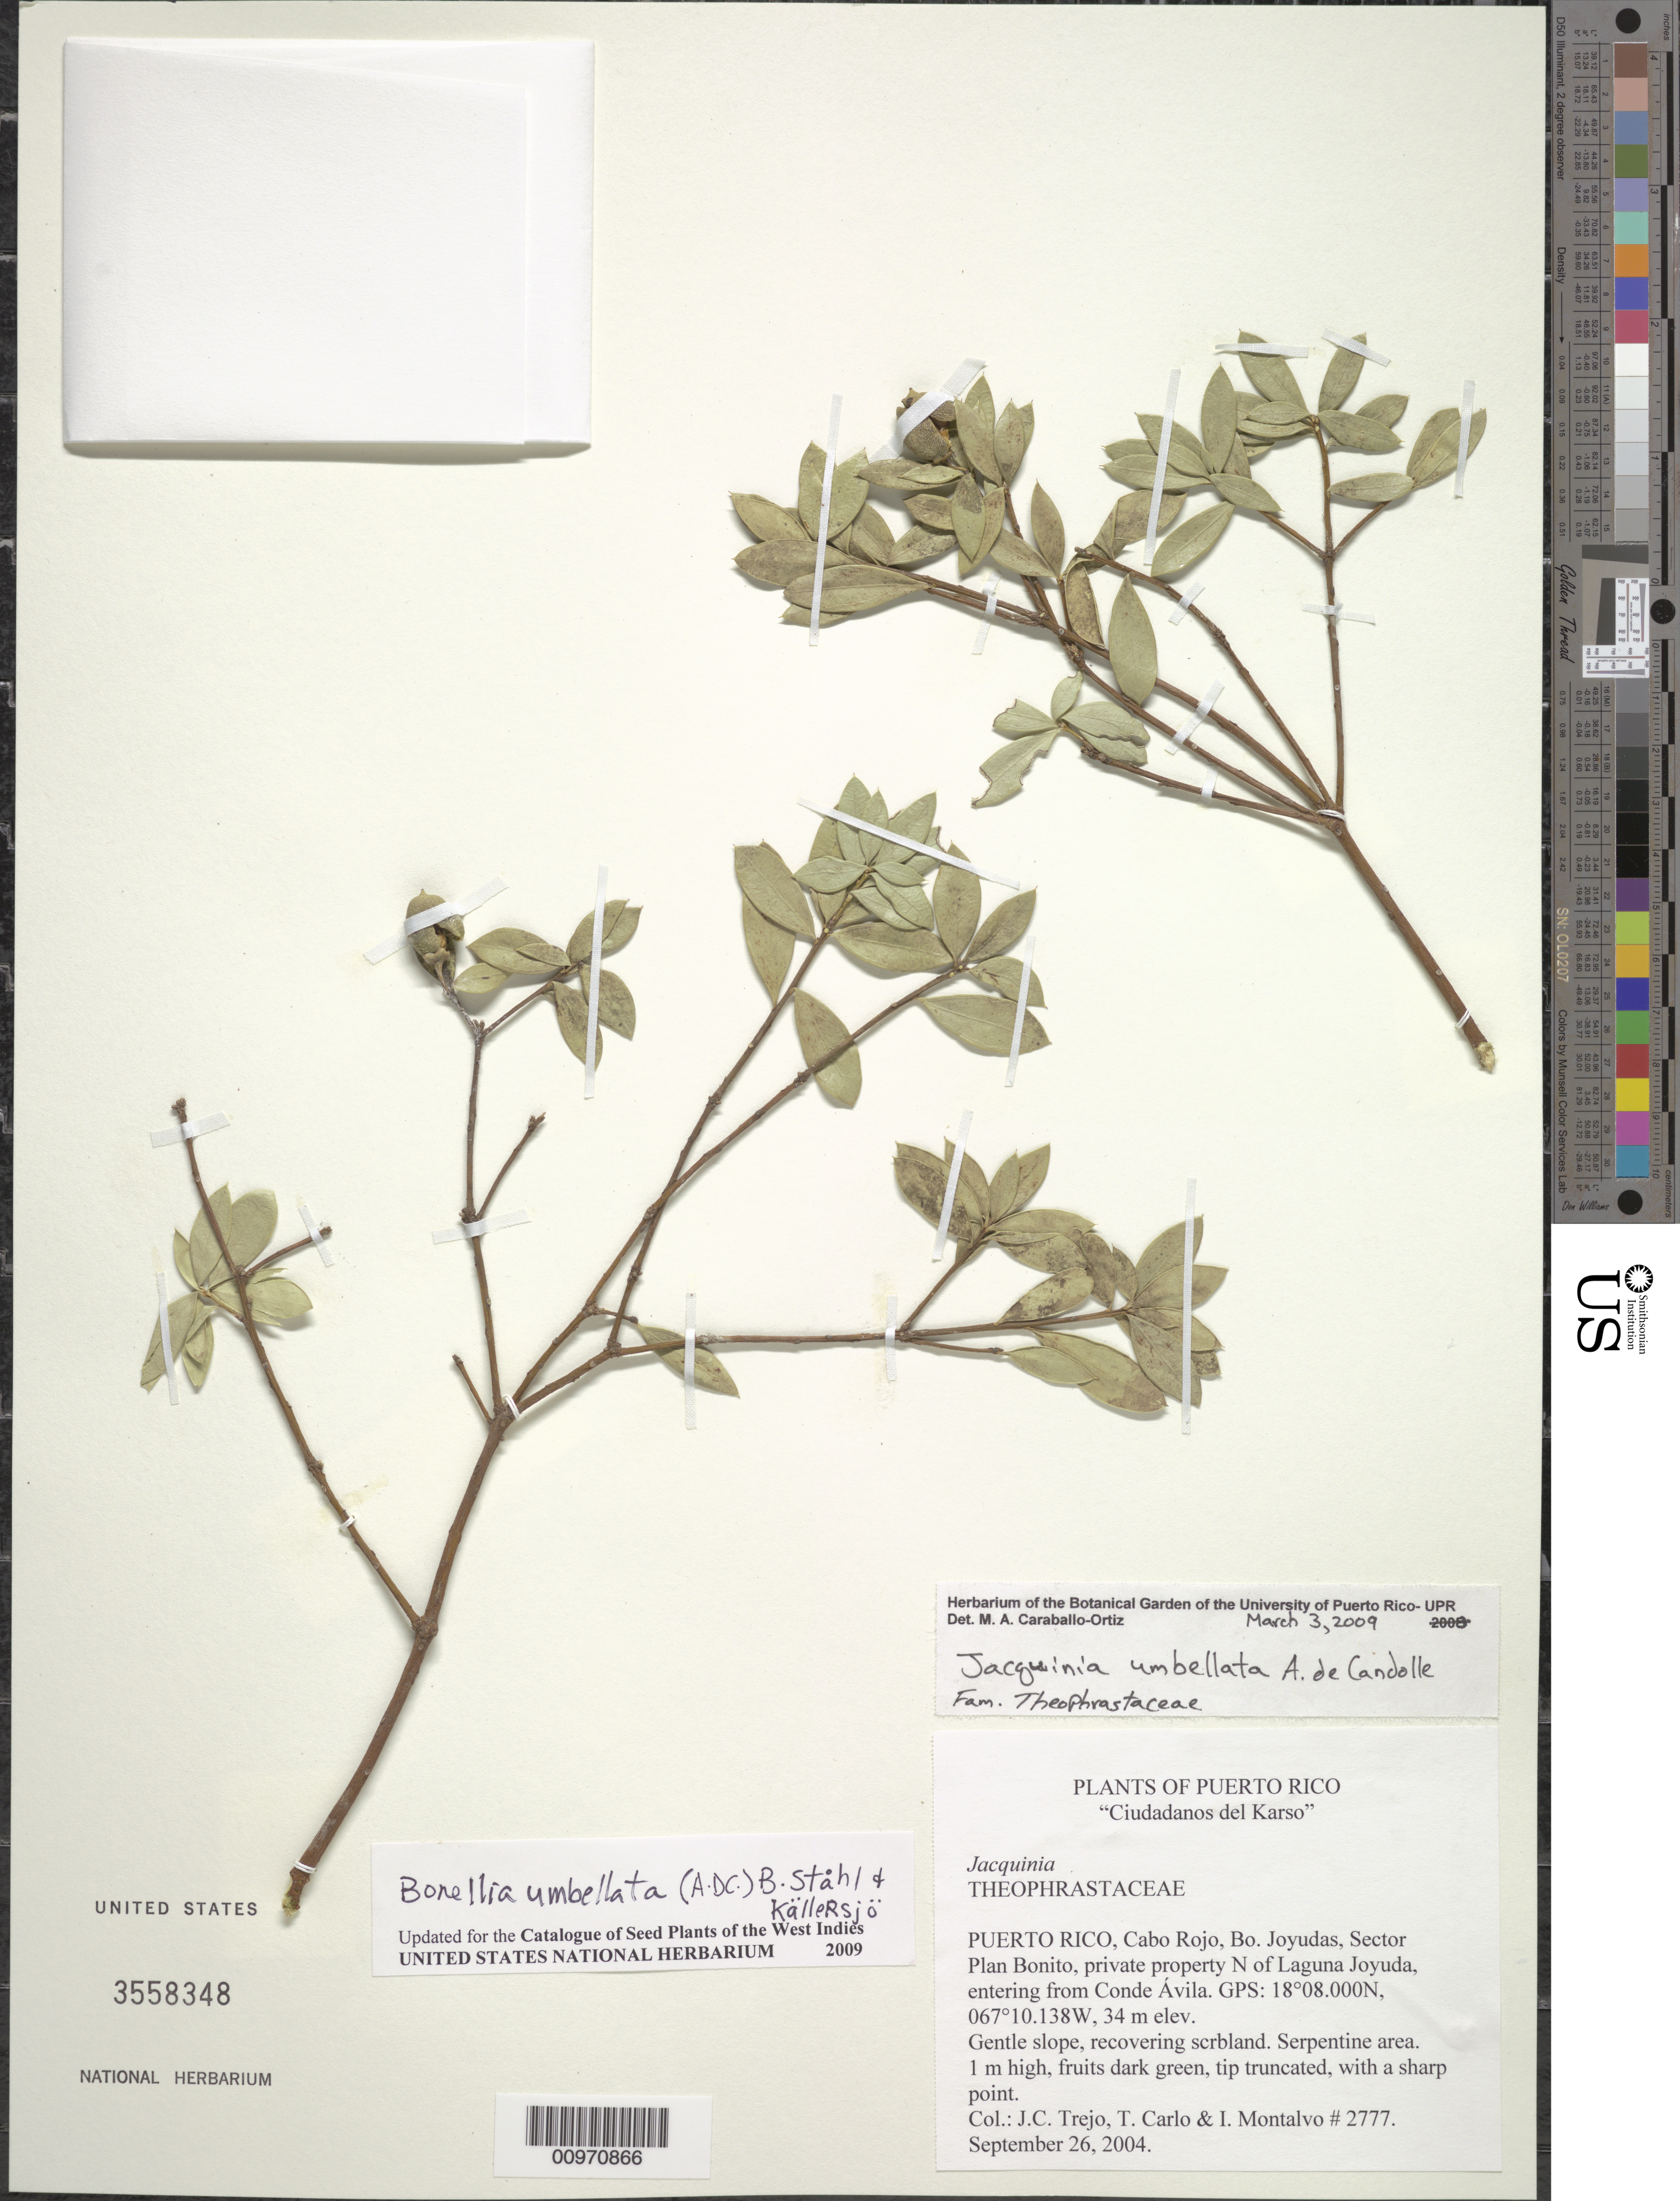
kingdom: Plantae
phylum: Tracheophyta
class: Magnoliopsida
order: Ericales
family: Primulaceae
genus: Bonellia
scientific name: Bonellia umbellata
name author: (A. DC.) B. Ståhl & Källersjö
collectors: J. C. Trejo-Torres, T. Carlo & I. Montalvo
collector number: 2777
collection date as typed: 26 Sep 2004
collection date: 2004-09-26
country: Puerto Rico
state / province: Cabo Rojo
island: Puerto Rico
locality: Cabo Rojo, Bo. Joyudas, Sector Plan Bonito, private property N of Laguna Joyuda, entering from Conde Avila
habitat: Gentle slope, recovering scrub land, serpentine area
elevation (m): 34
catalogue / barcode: US 3558348